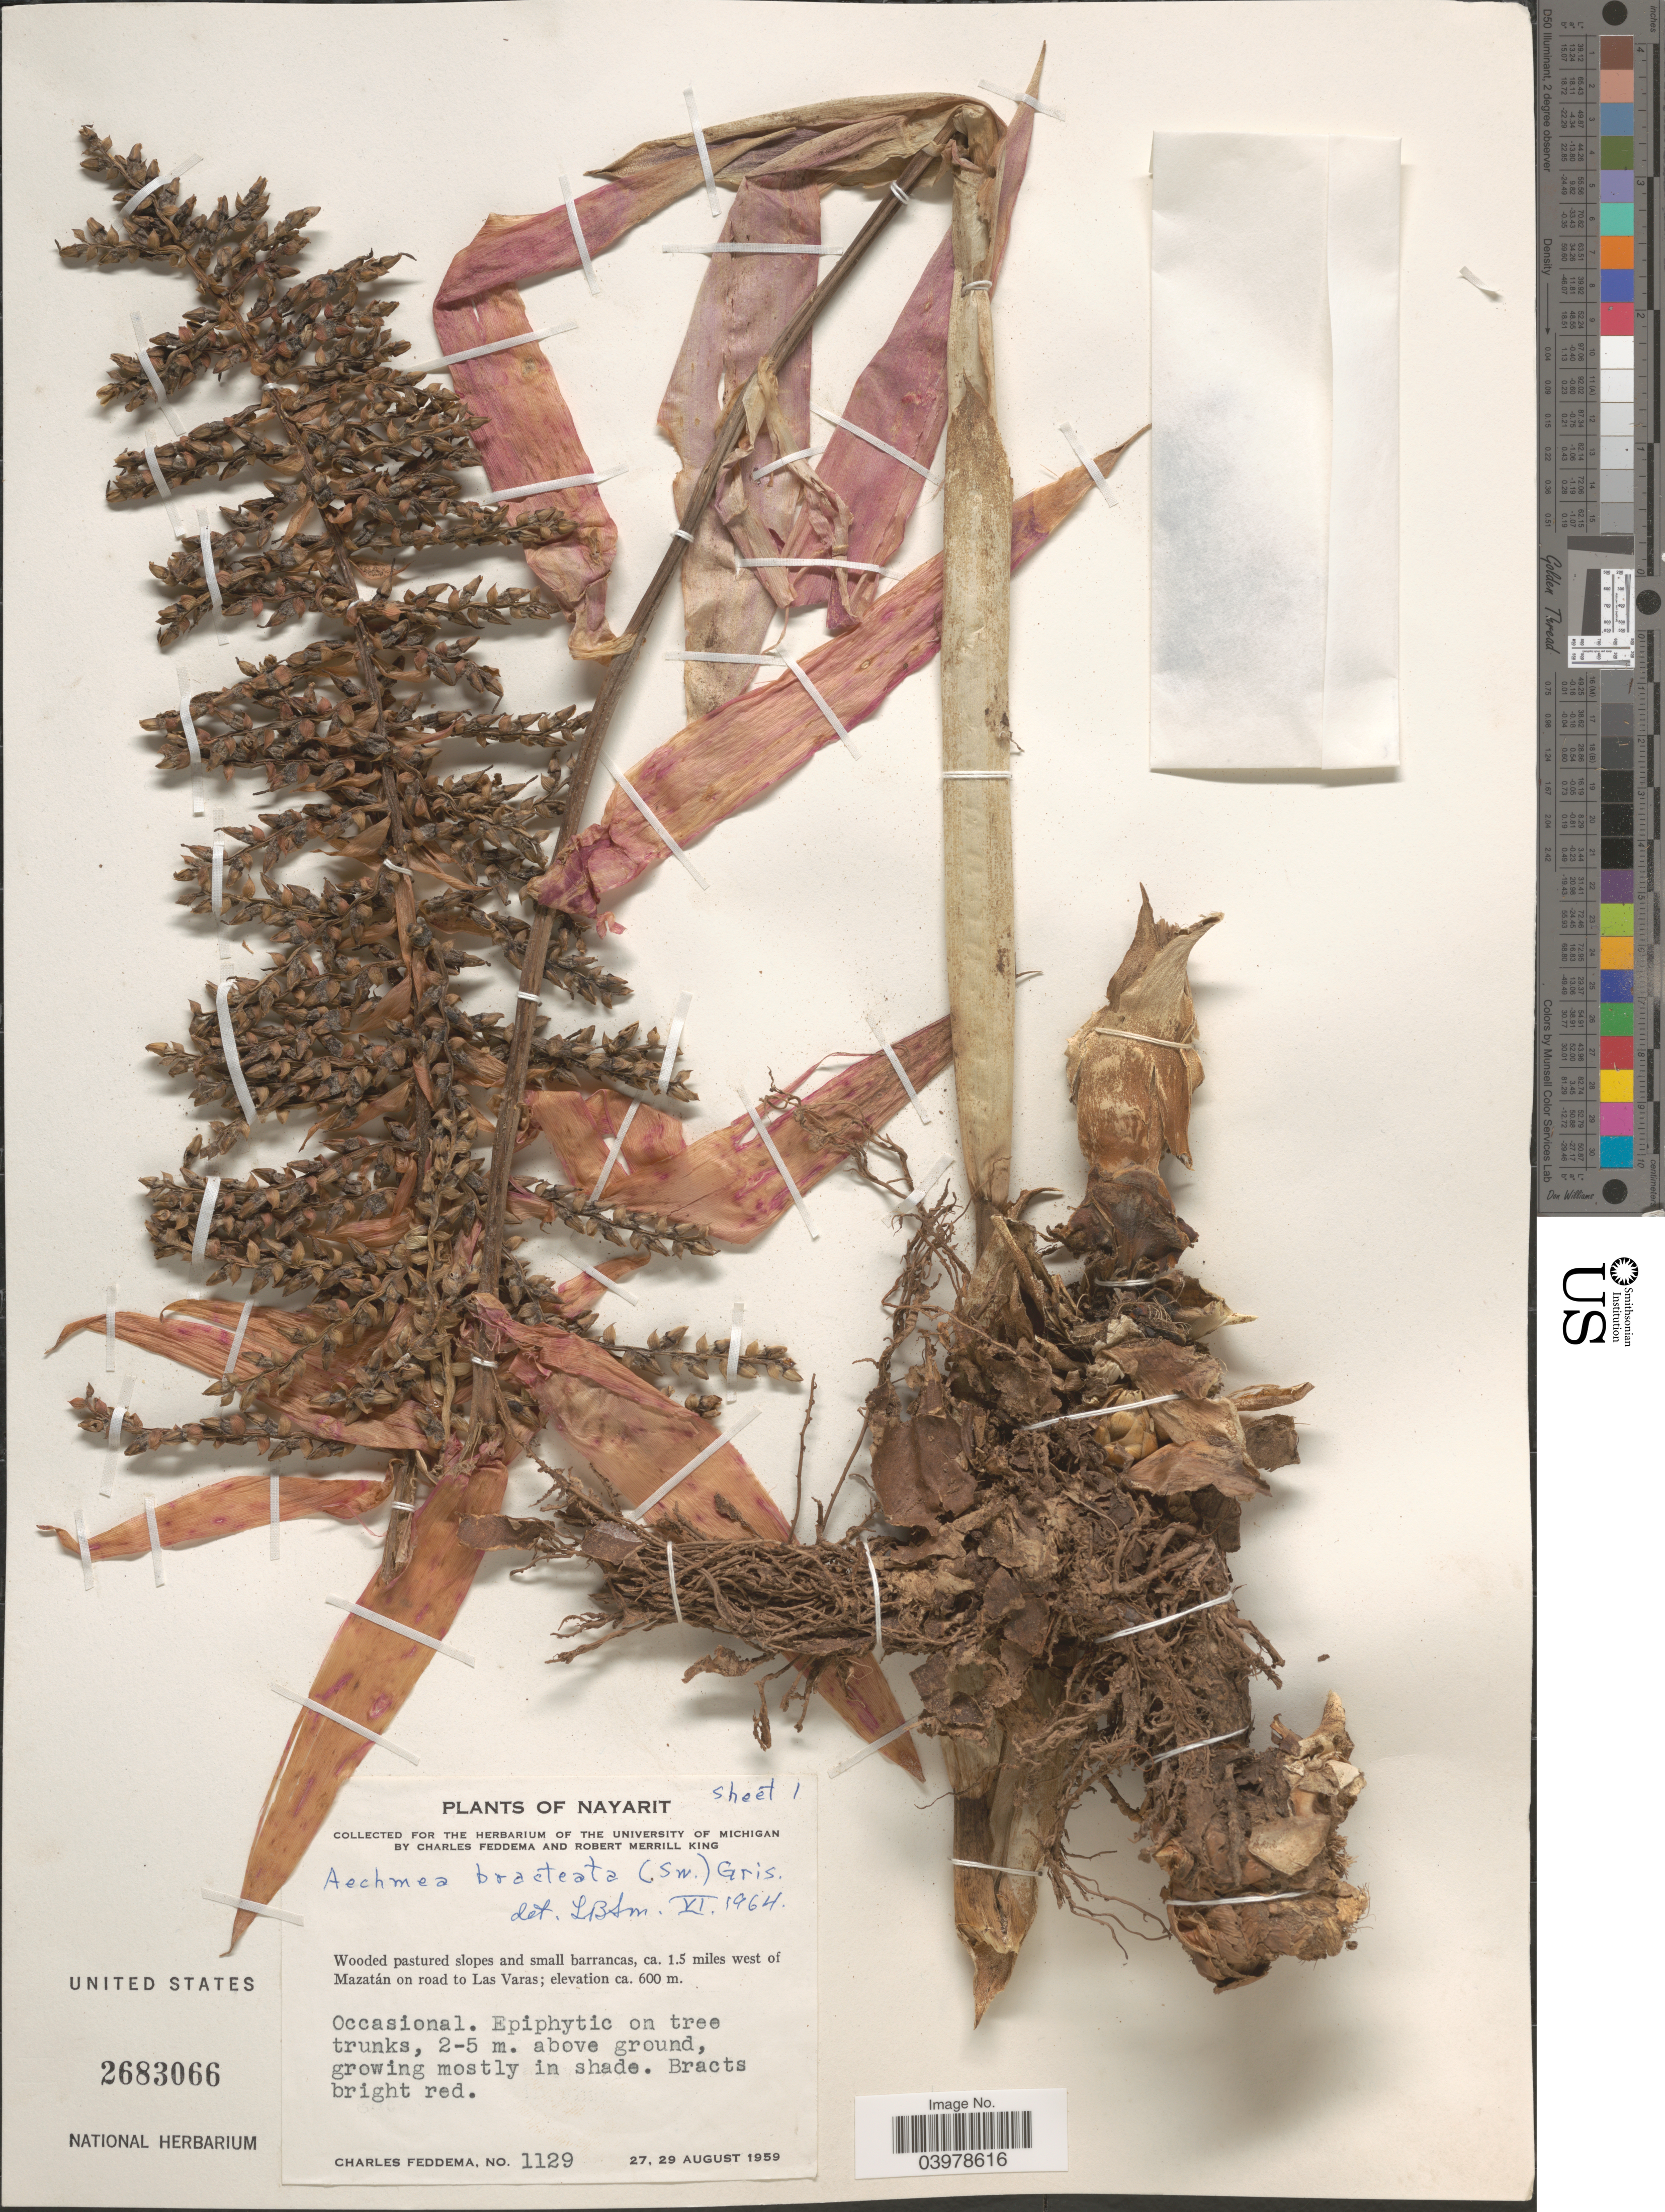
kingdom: Plantae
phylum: Tracheophyta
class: Liliopsida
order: Poales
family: Bromeliaceae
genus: Aechmea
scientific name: Aechmea bracteata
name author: (Sw.) Griseb.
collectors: C. Feddema & R. M. King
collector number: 1129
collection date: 1959-08-27/1959-08-29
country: Mexico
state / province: Nayarit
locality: Wooded pastured slopes and small barrancas, ca. 1.5 miles west of Mazatán on road to Las Varas.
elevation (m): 600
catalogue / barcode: US 2683066